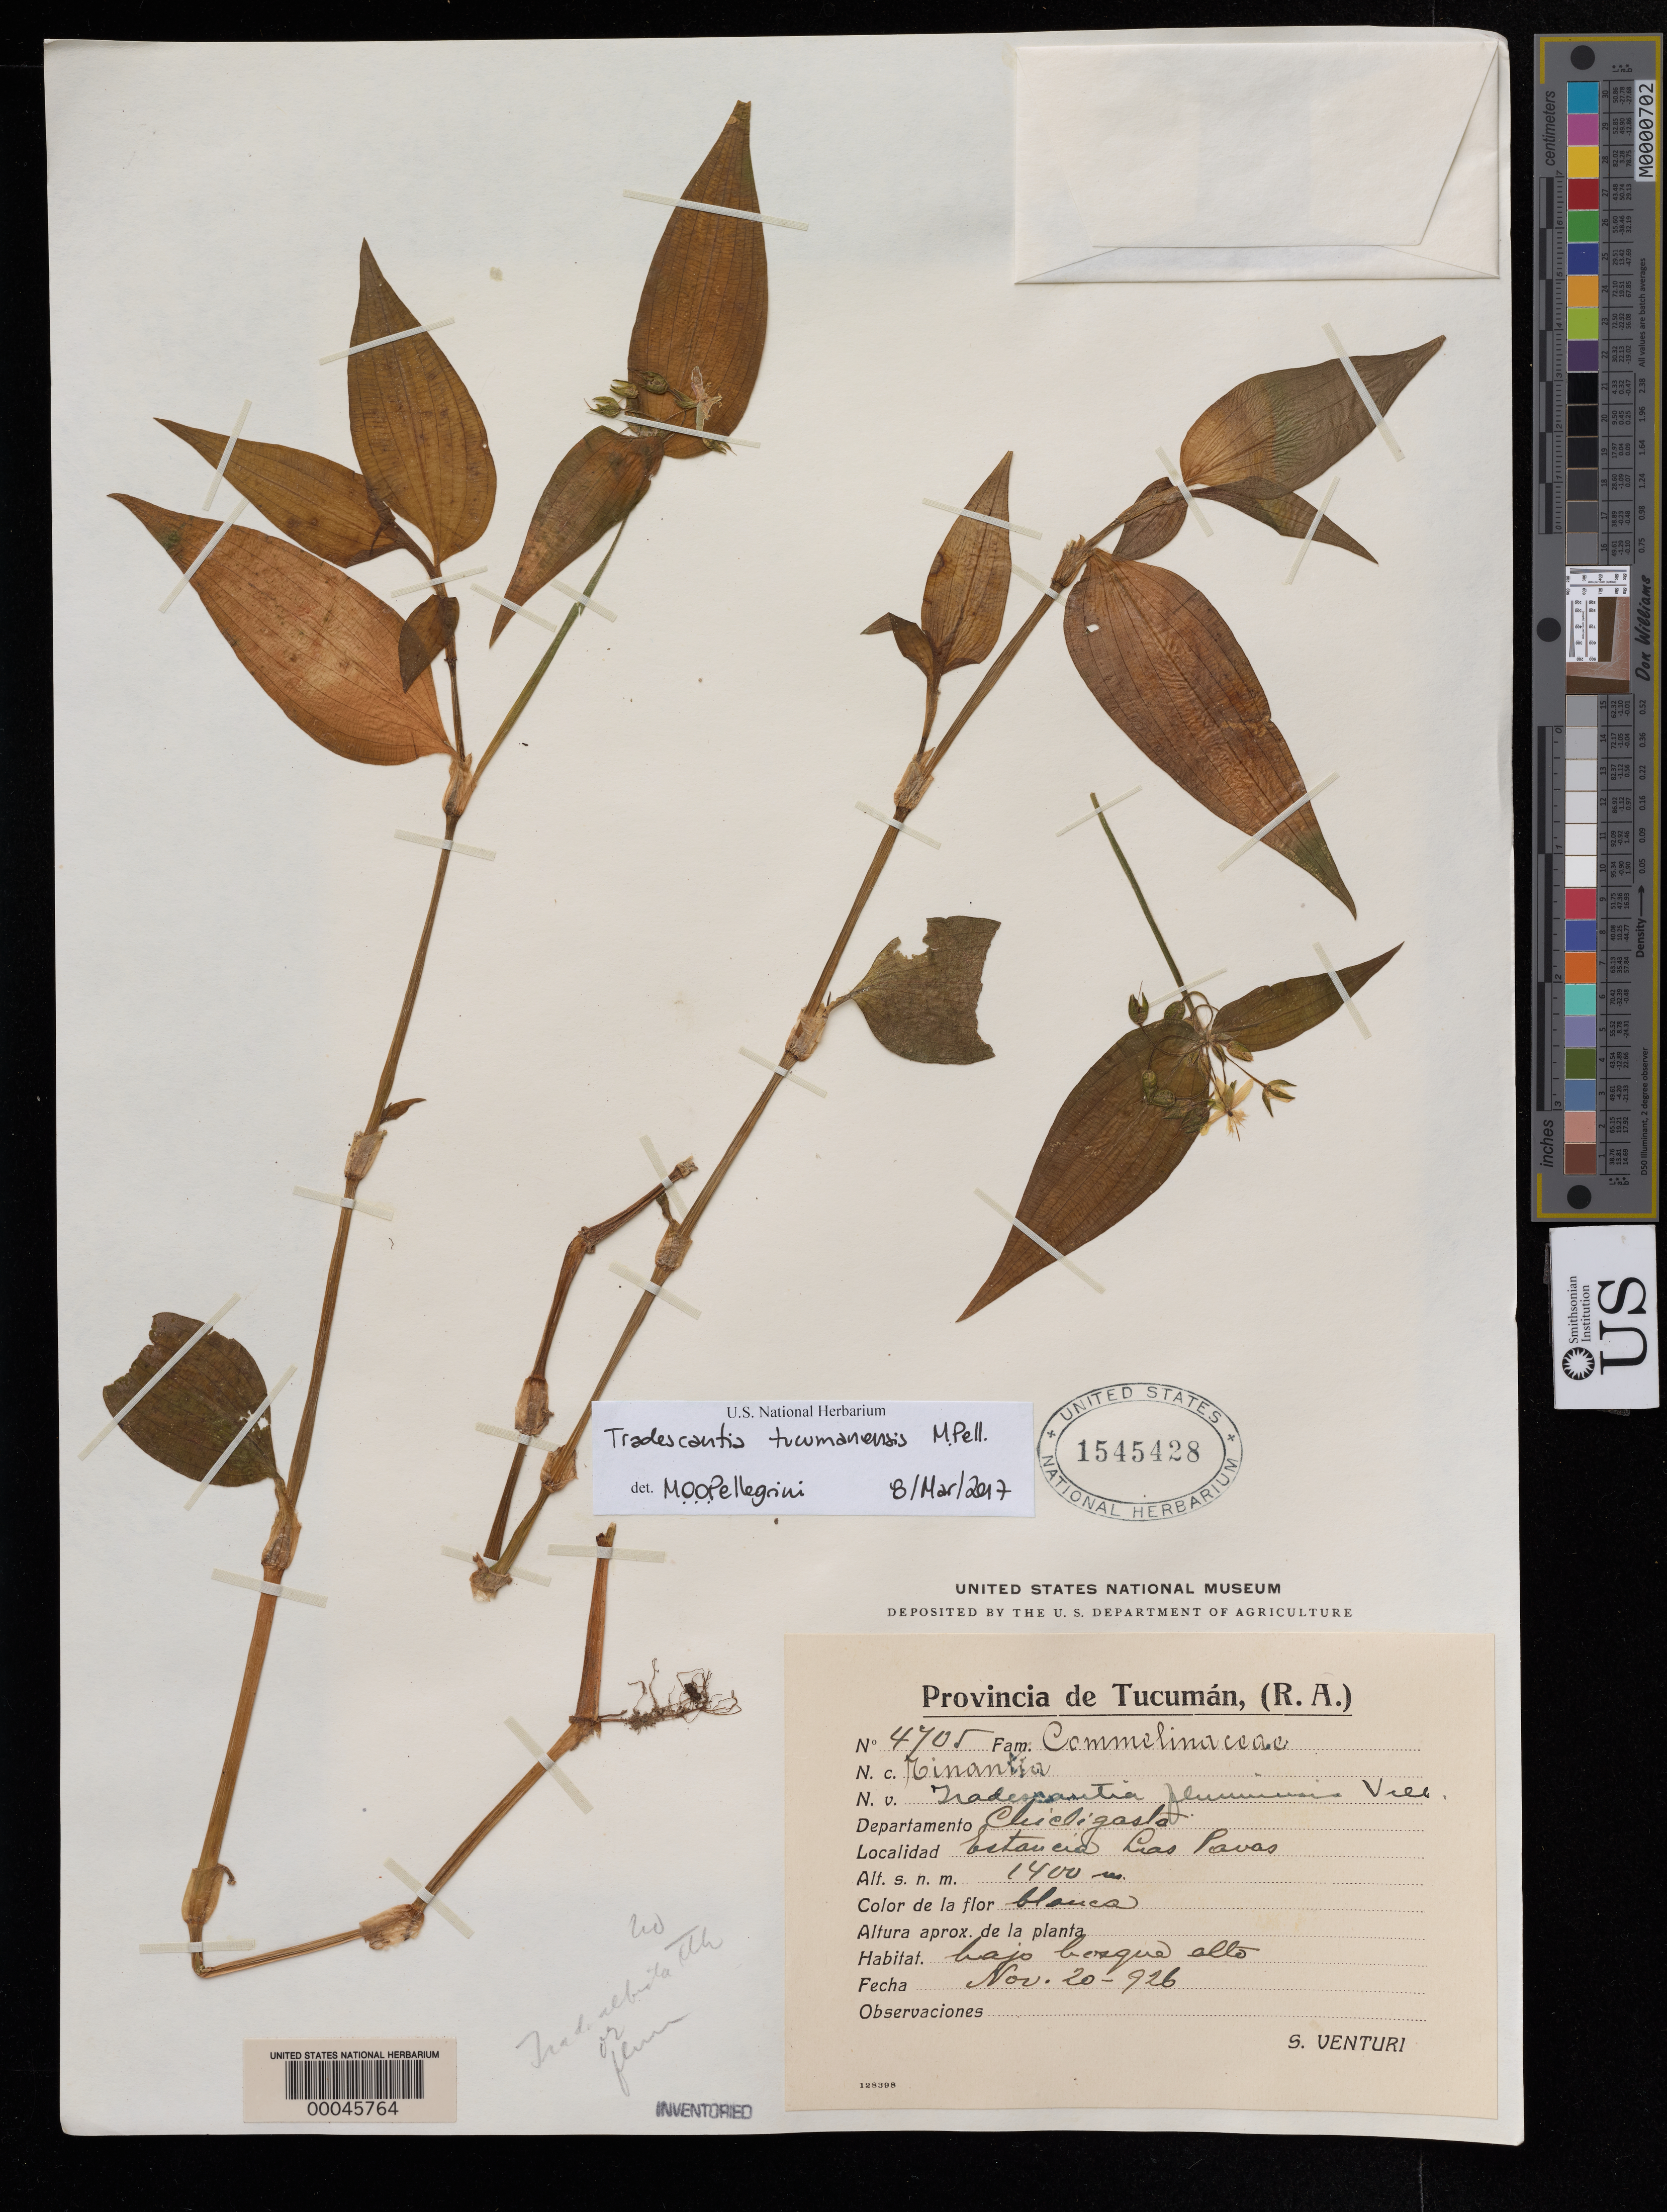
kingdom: Plantae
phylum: Tracheophyta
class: Liliopsida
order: Commelinales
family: Commelinaceae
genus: Tradescantia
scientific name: Tradescantia fluminensis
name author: Vell.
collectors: S. Venturi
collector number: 4705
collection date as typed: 20 Nov 1926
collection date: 1926-11-20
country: Argentina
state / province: Tucumán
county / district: Chicligasta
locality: Estancia los povos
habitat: Low forest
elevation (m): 1400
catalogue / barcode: US 1545428